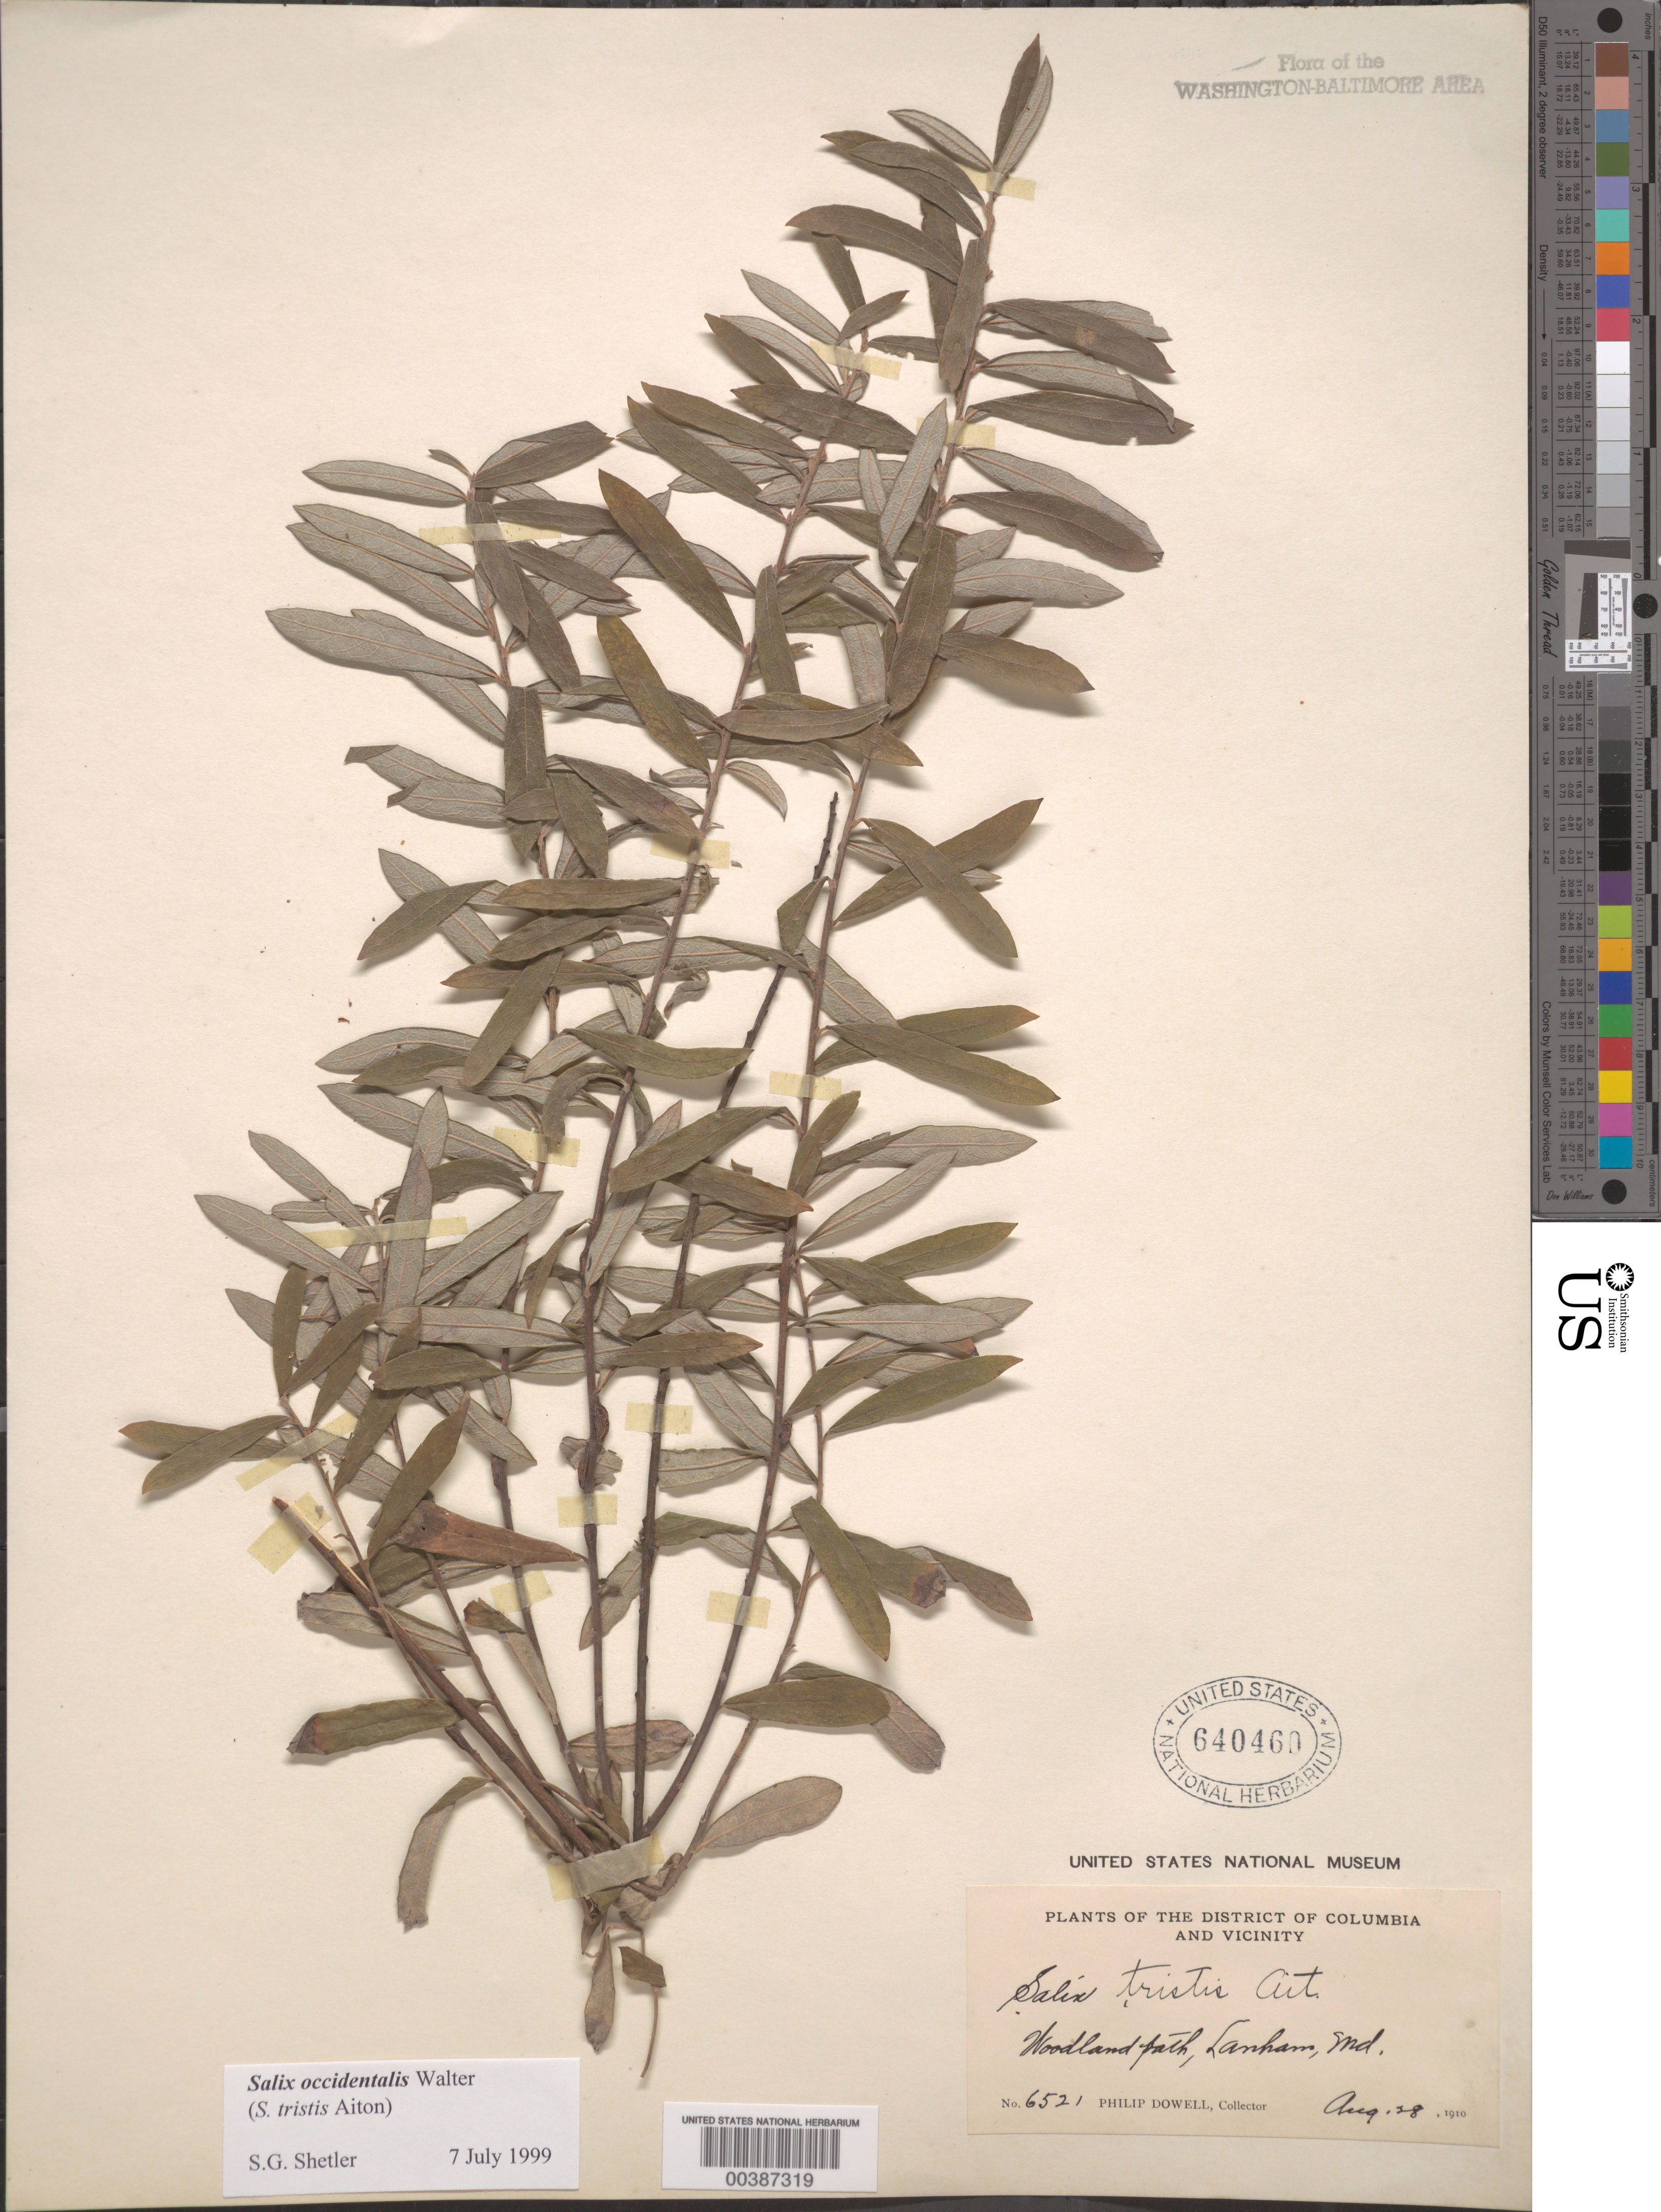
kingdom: Plantae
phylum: Tracheophyta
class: Magnoliopsida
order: Malpighiales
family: Salicaceae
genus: Salix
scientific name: Salix occidentalis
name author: Walter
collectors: P. Dowell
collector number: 6521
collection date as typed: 28 Aug 1910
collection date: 1910-08-28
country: United States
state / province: Maryland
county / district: Prince George's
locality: Lanham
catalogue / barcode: US 640460